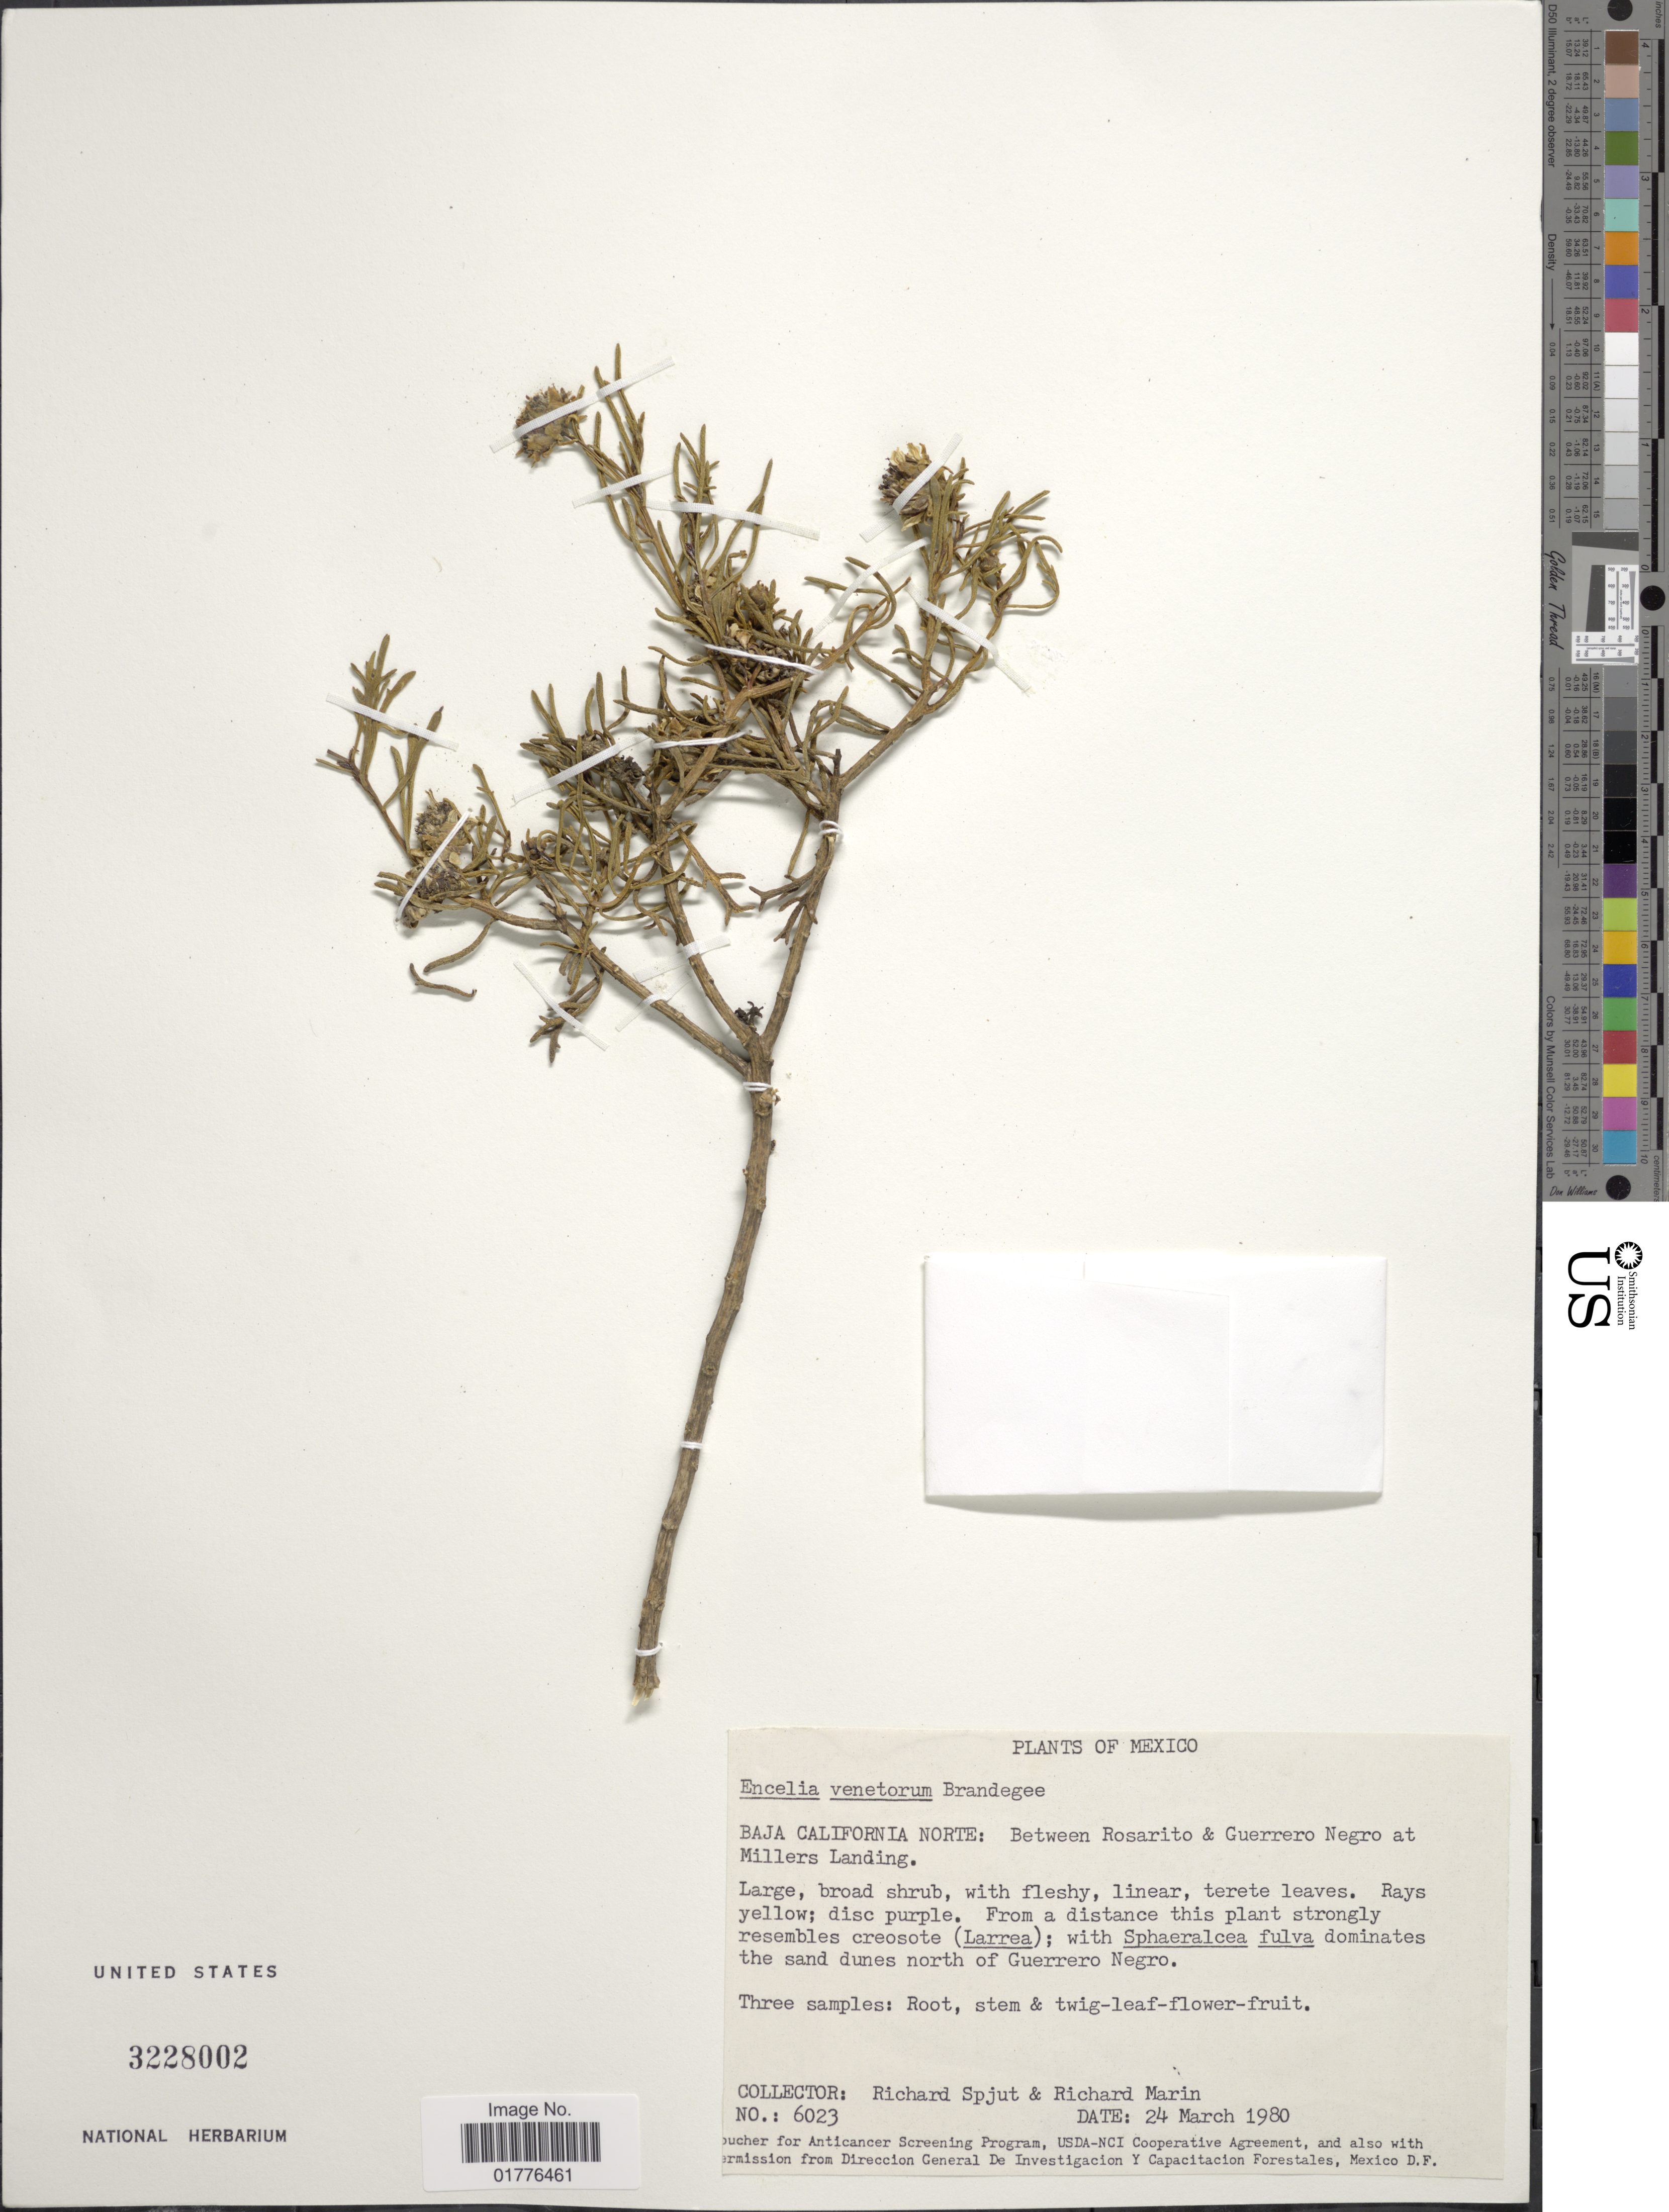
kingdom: Plantae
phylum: Tracheophyta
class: Magnoliopsida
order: Asterales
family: Asteraceae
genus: Encelia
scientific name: Encelia ventorum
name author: Brandegee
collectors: R. Spjut & R. Williams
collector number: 6023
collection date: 1980-03-24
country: Mexico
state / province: Baja California Norte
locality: Between Rosarito & Guerrero Negro at Millers Landing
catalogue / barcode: US 3228002